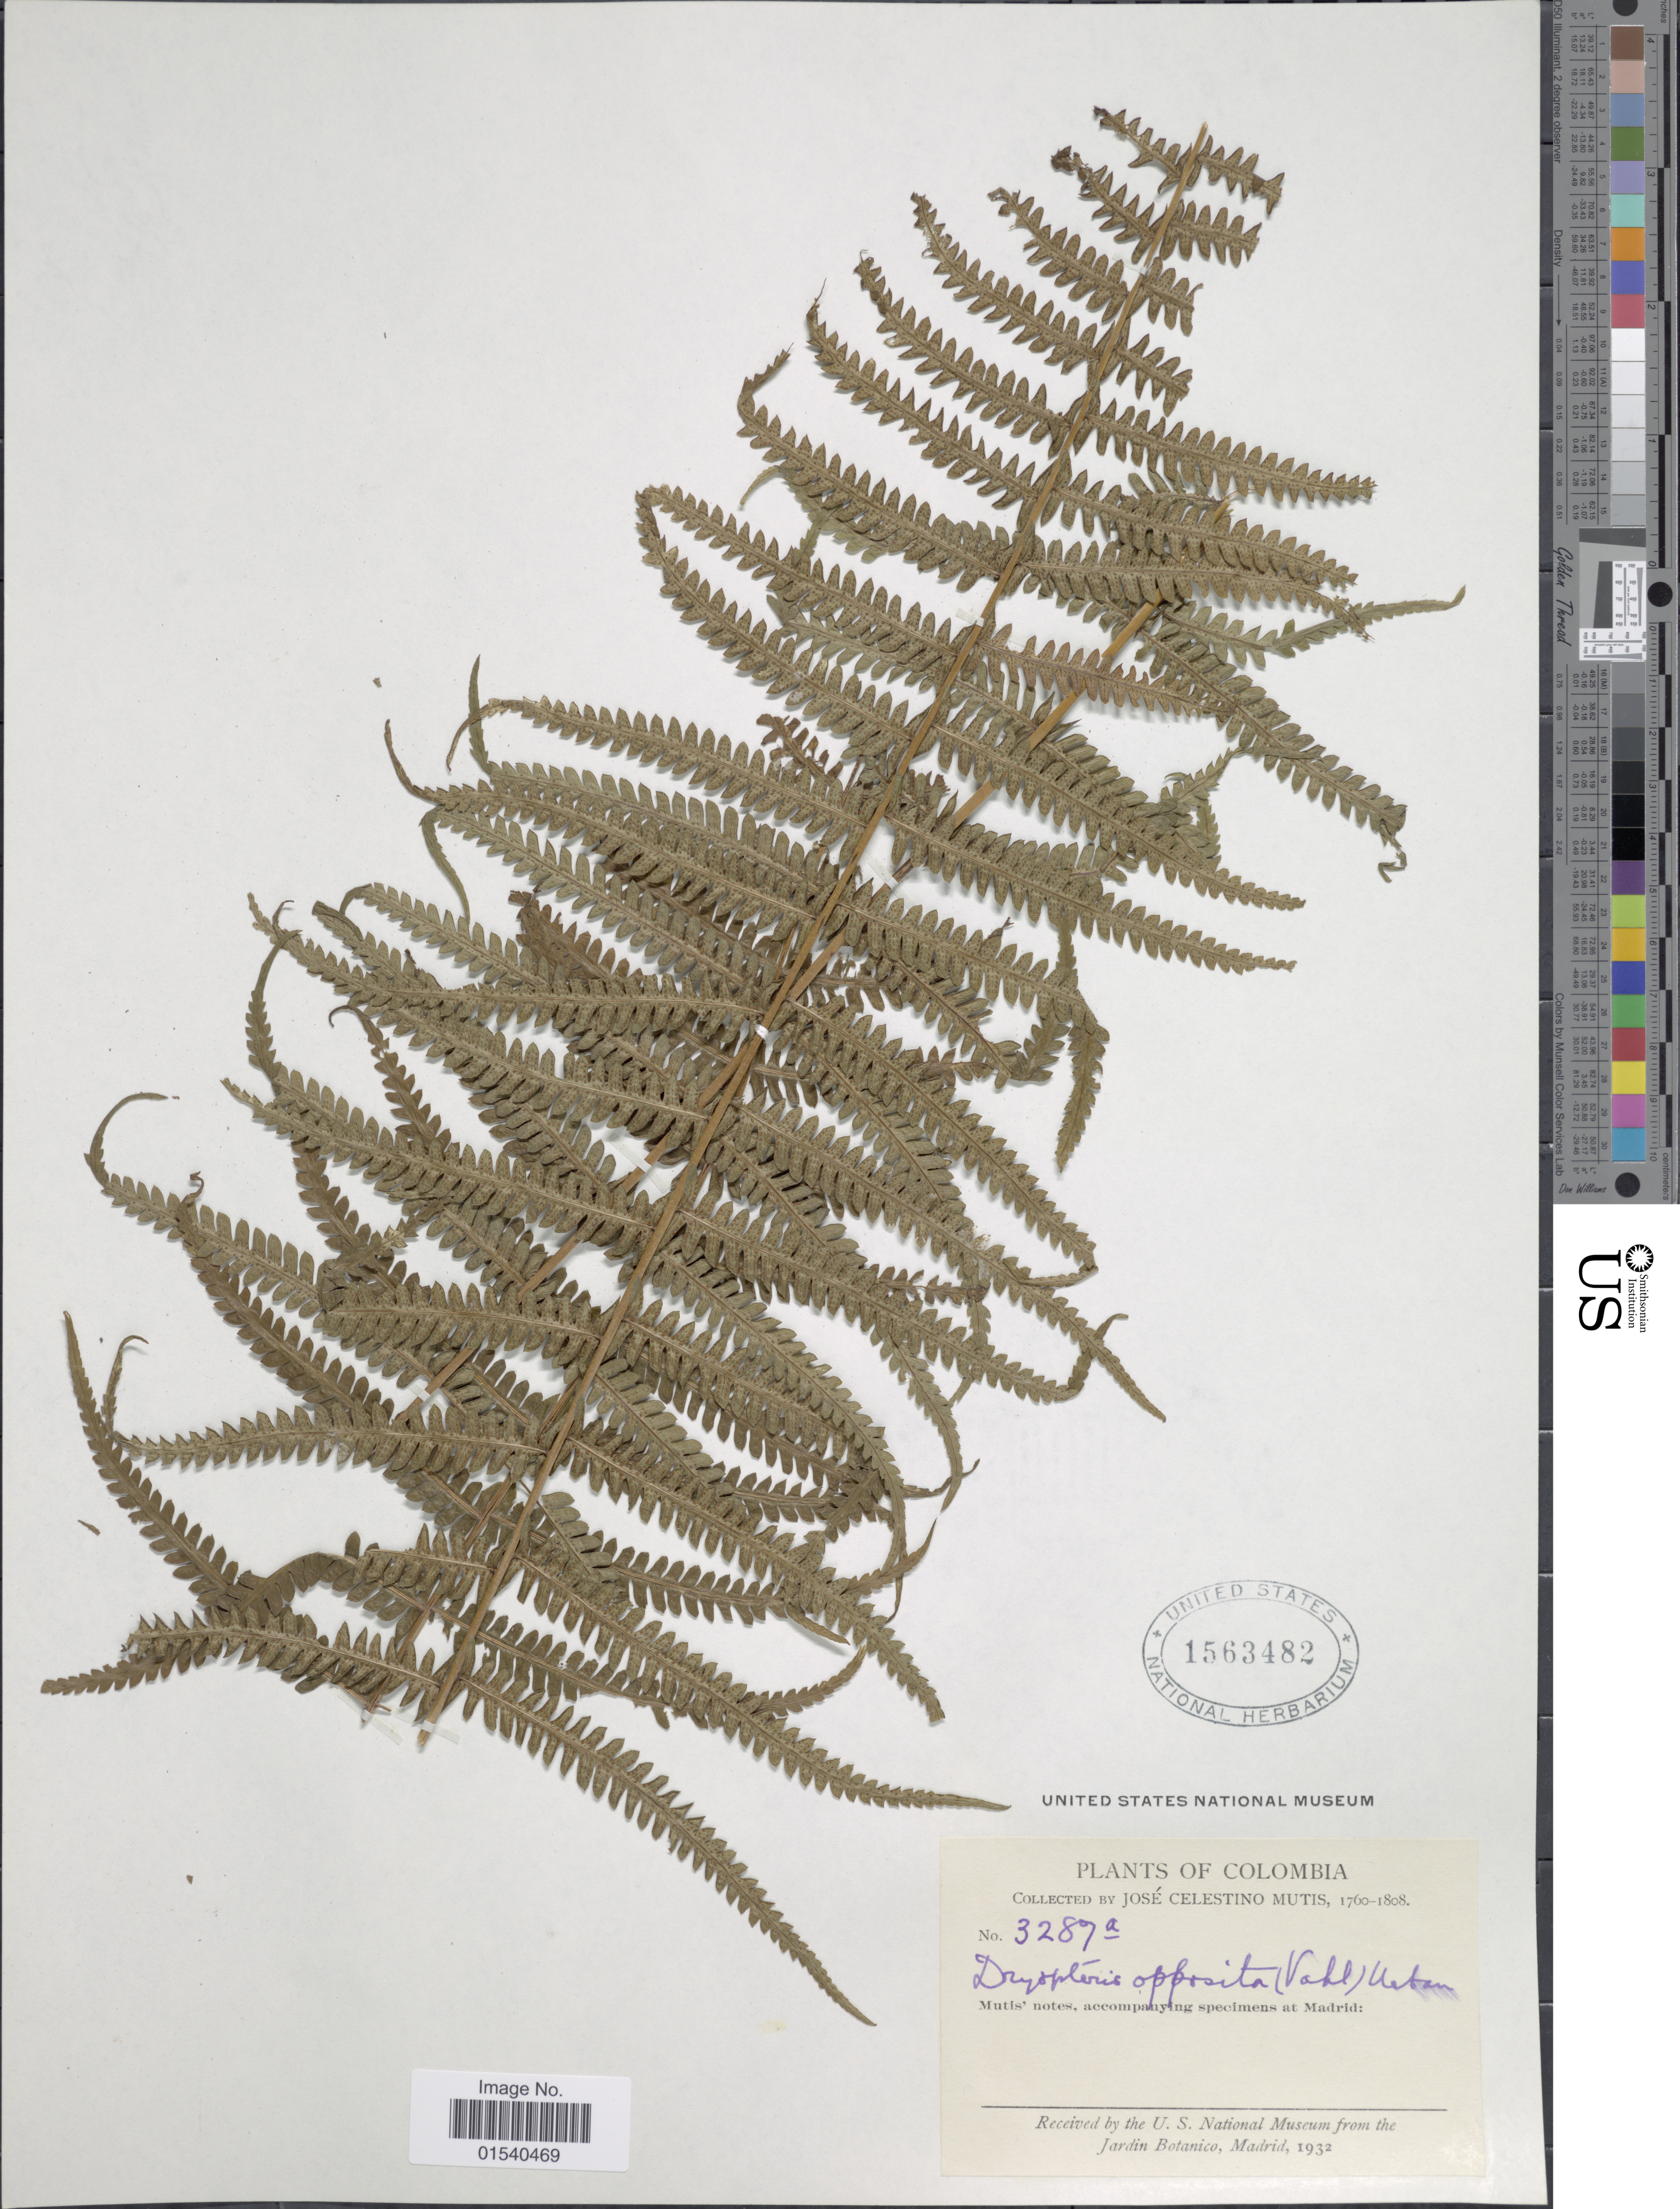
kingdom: Plantae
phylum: Tracheophyta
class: Polypodiopsida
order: Polypodiales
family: Thelypteridaceae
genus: Amauropelta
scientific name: Amauropelta opposita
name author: (Vahl) Pic. Serm.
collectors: J. C. B. Mutis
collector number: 3287a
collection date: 1760/1808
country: Colombia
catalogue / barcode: US 1563482